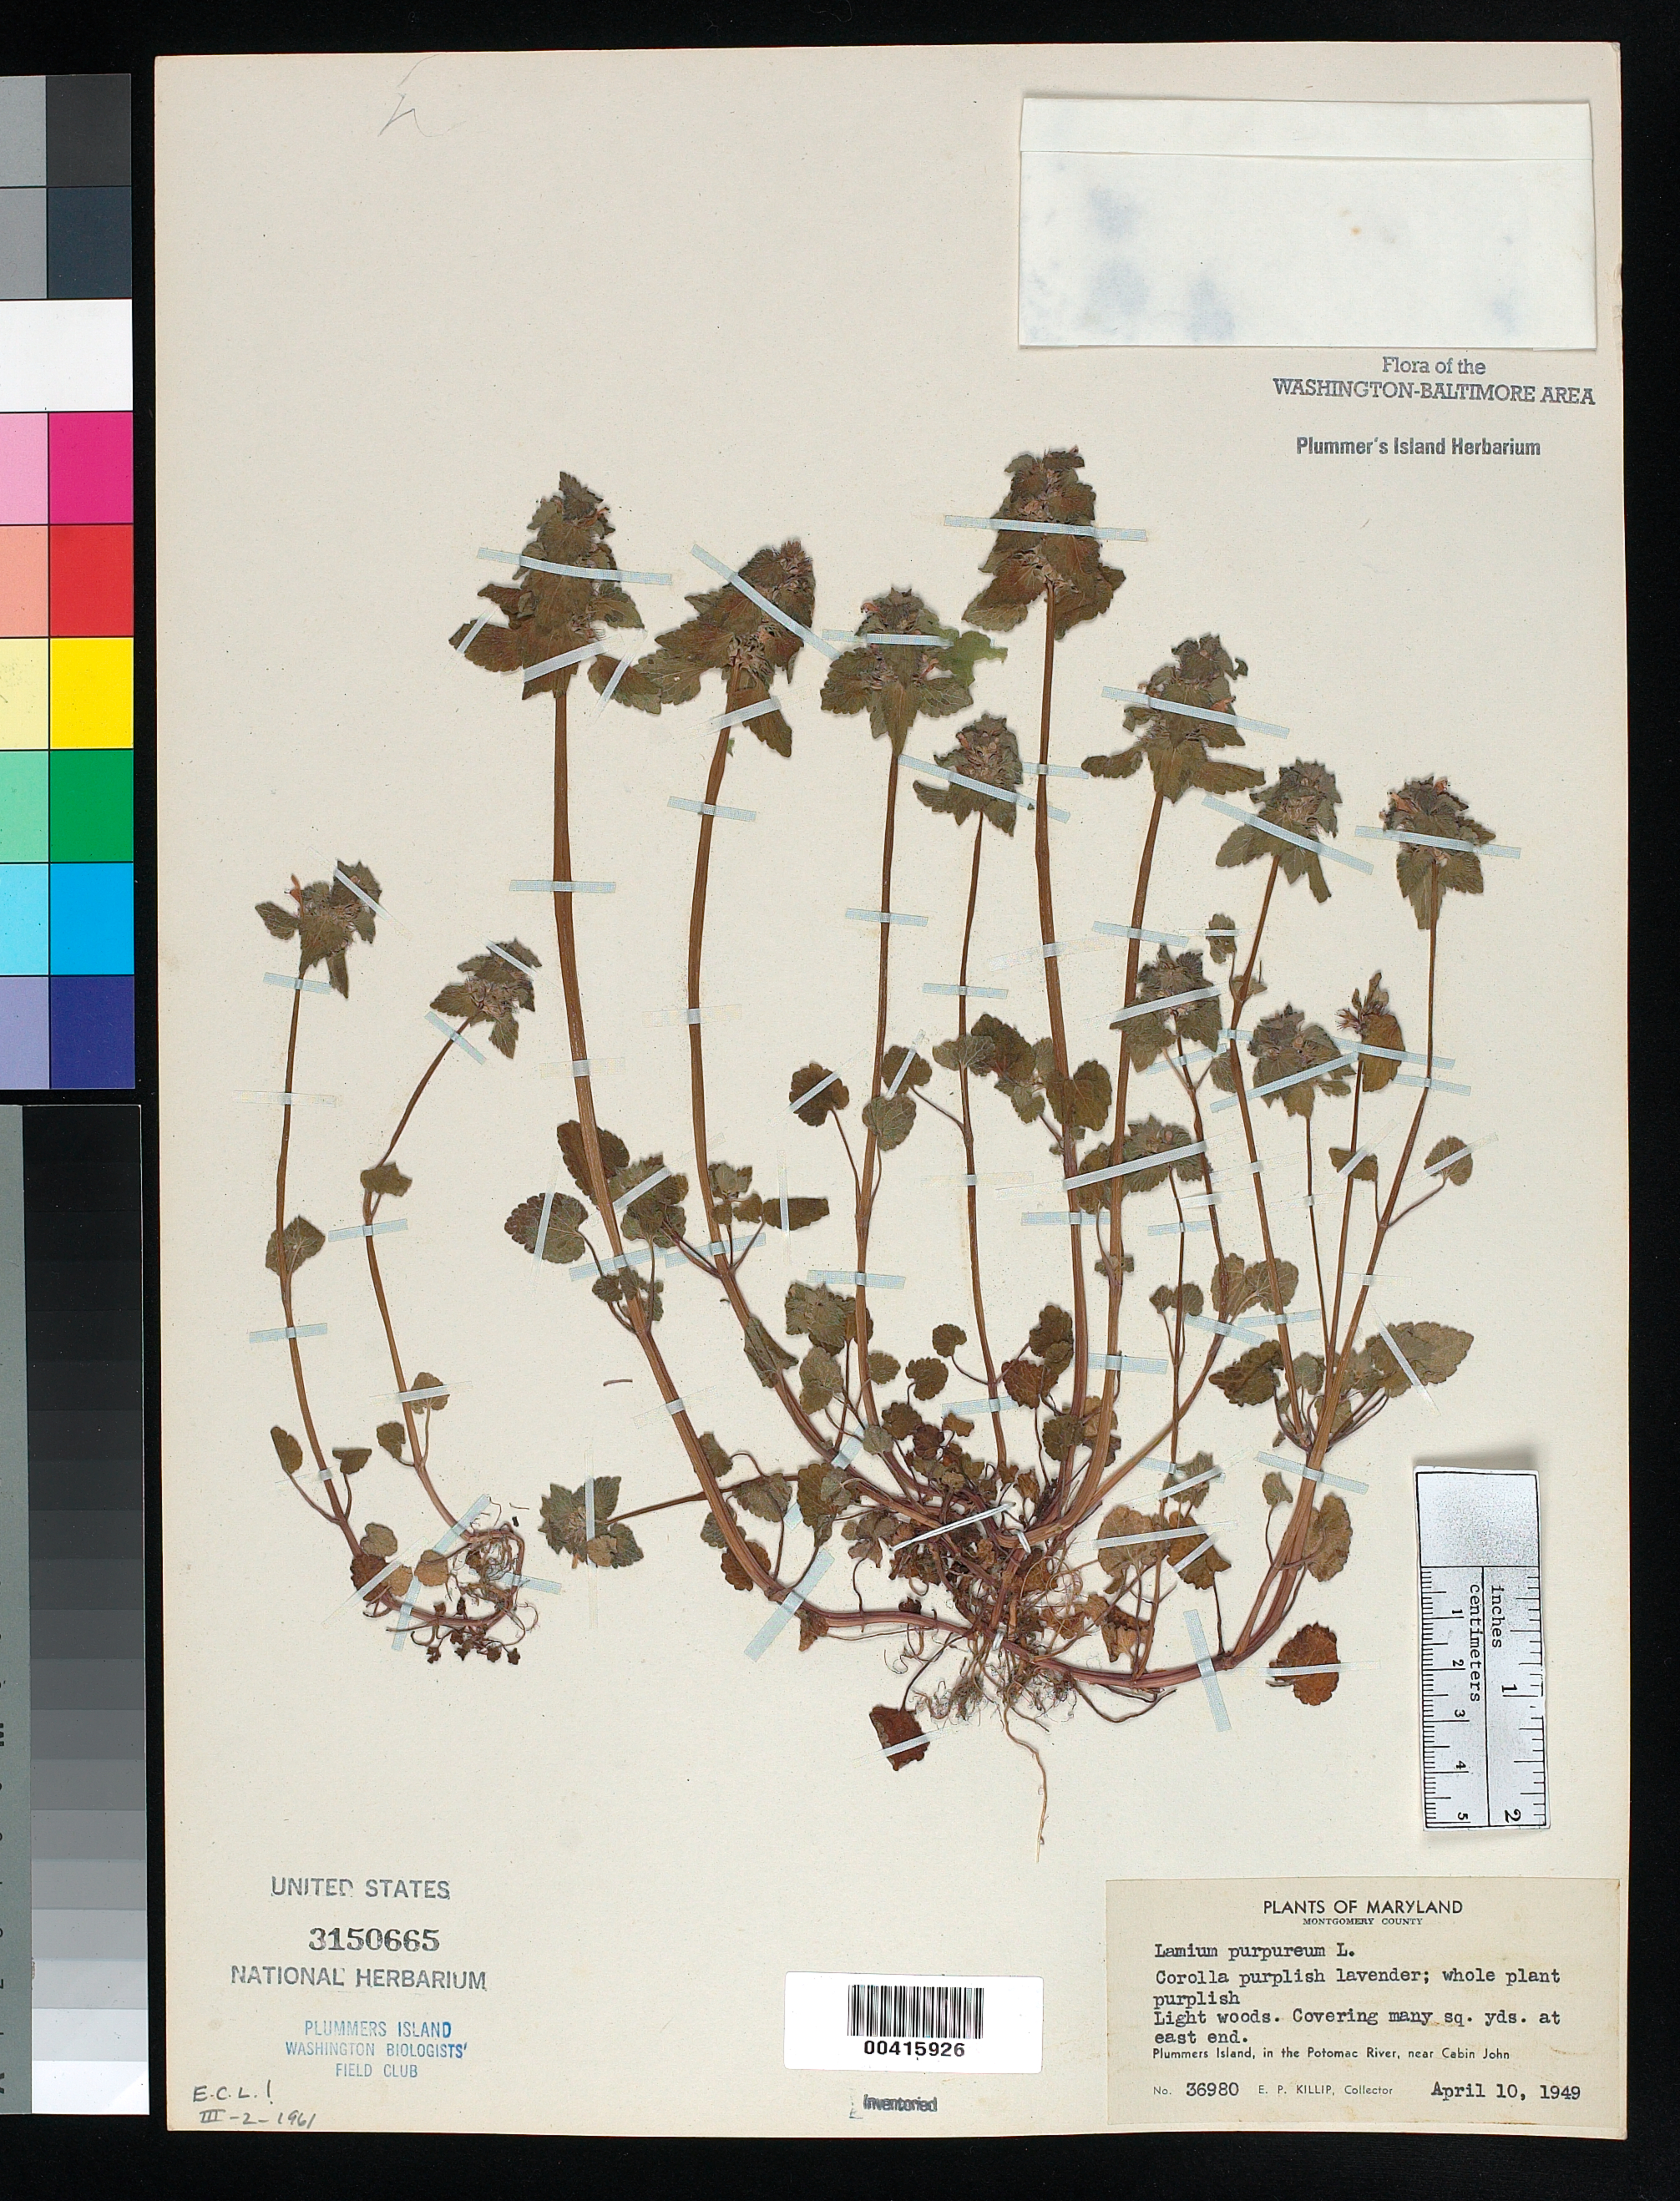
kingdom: Plantae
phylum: Tracheophyta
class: Magnoliopsida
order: Lamiales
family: Lamiaceae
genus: Lamium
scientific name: Lamium purpureum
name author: L.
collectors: E. P. Killip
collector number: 36980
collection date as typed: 10 Apr 1949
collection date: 1949-04-10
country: United States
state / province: Maryland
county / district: Montgomery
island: Plummers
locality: Plummer's Island; east end C. & O. Canal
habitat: Light woods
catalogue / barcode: US 3150665